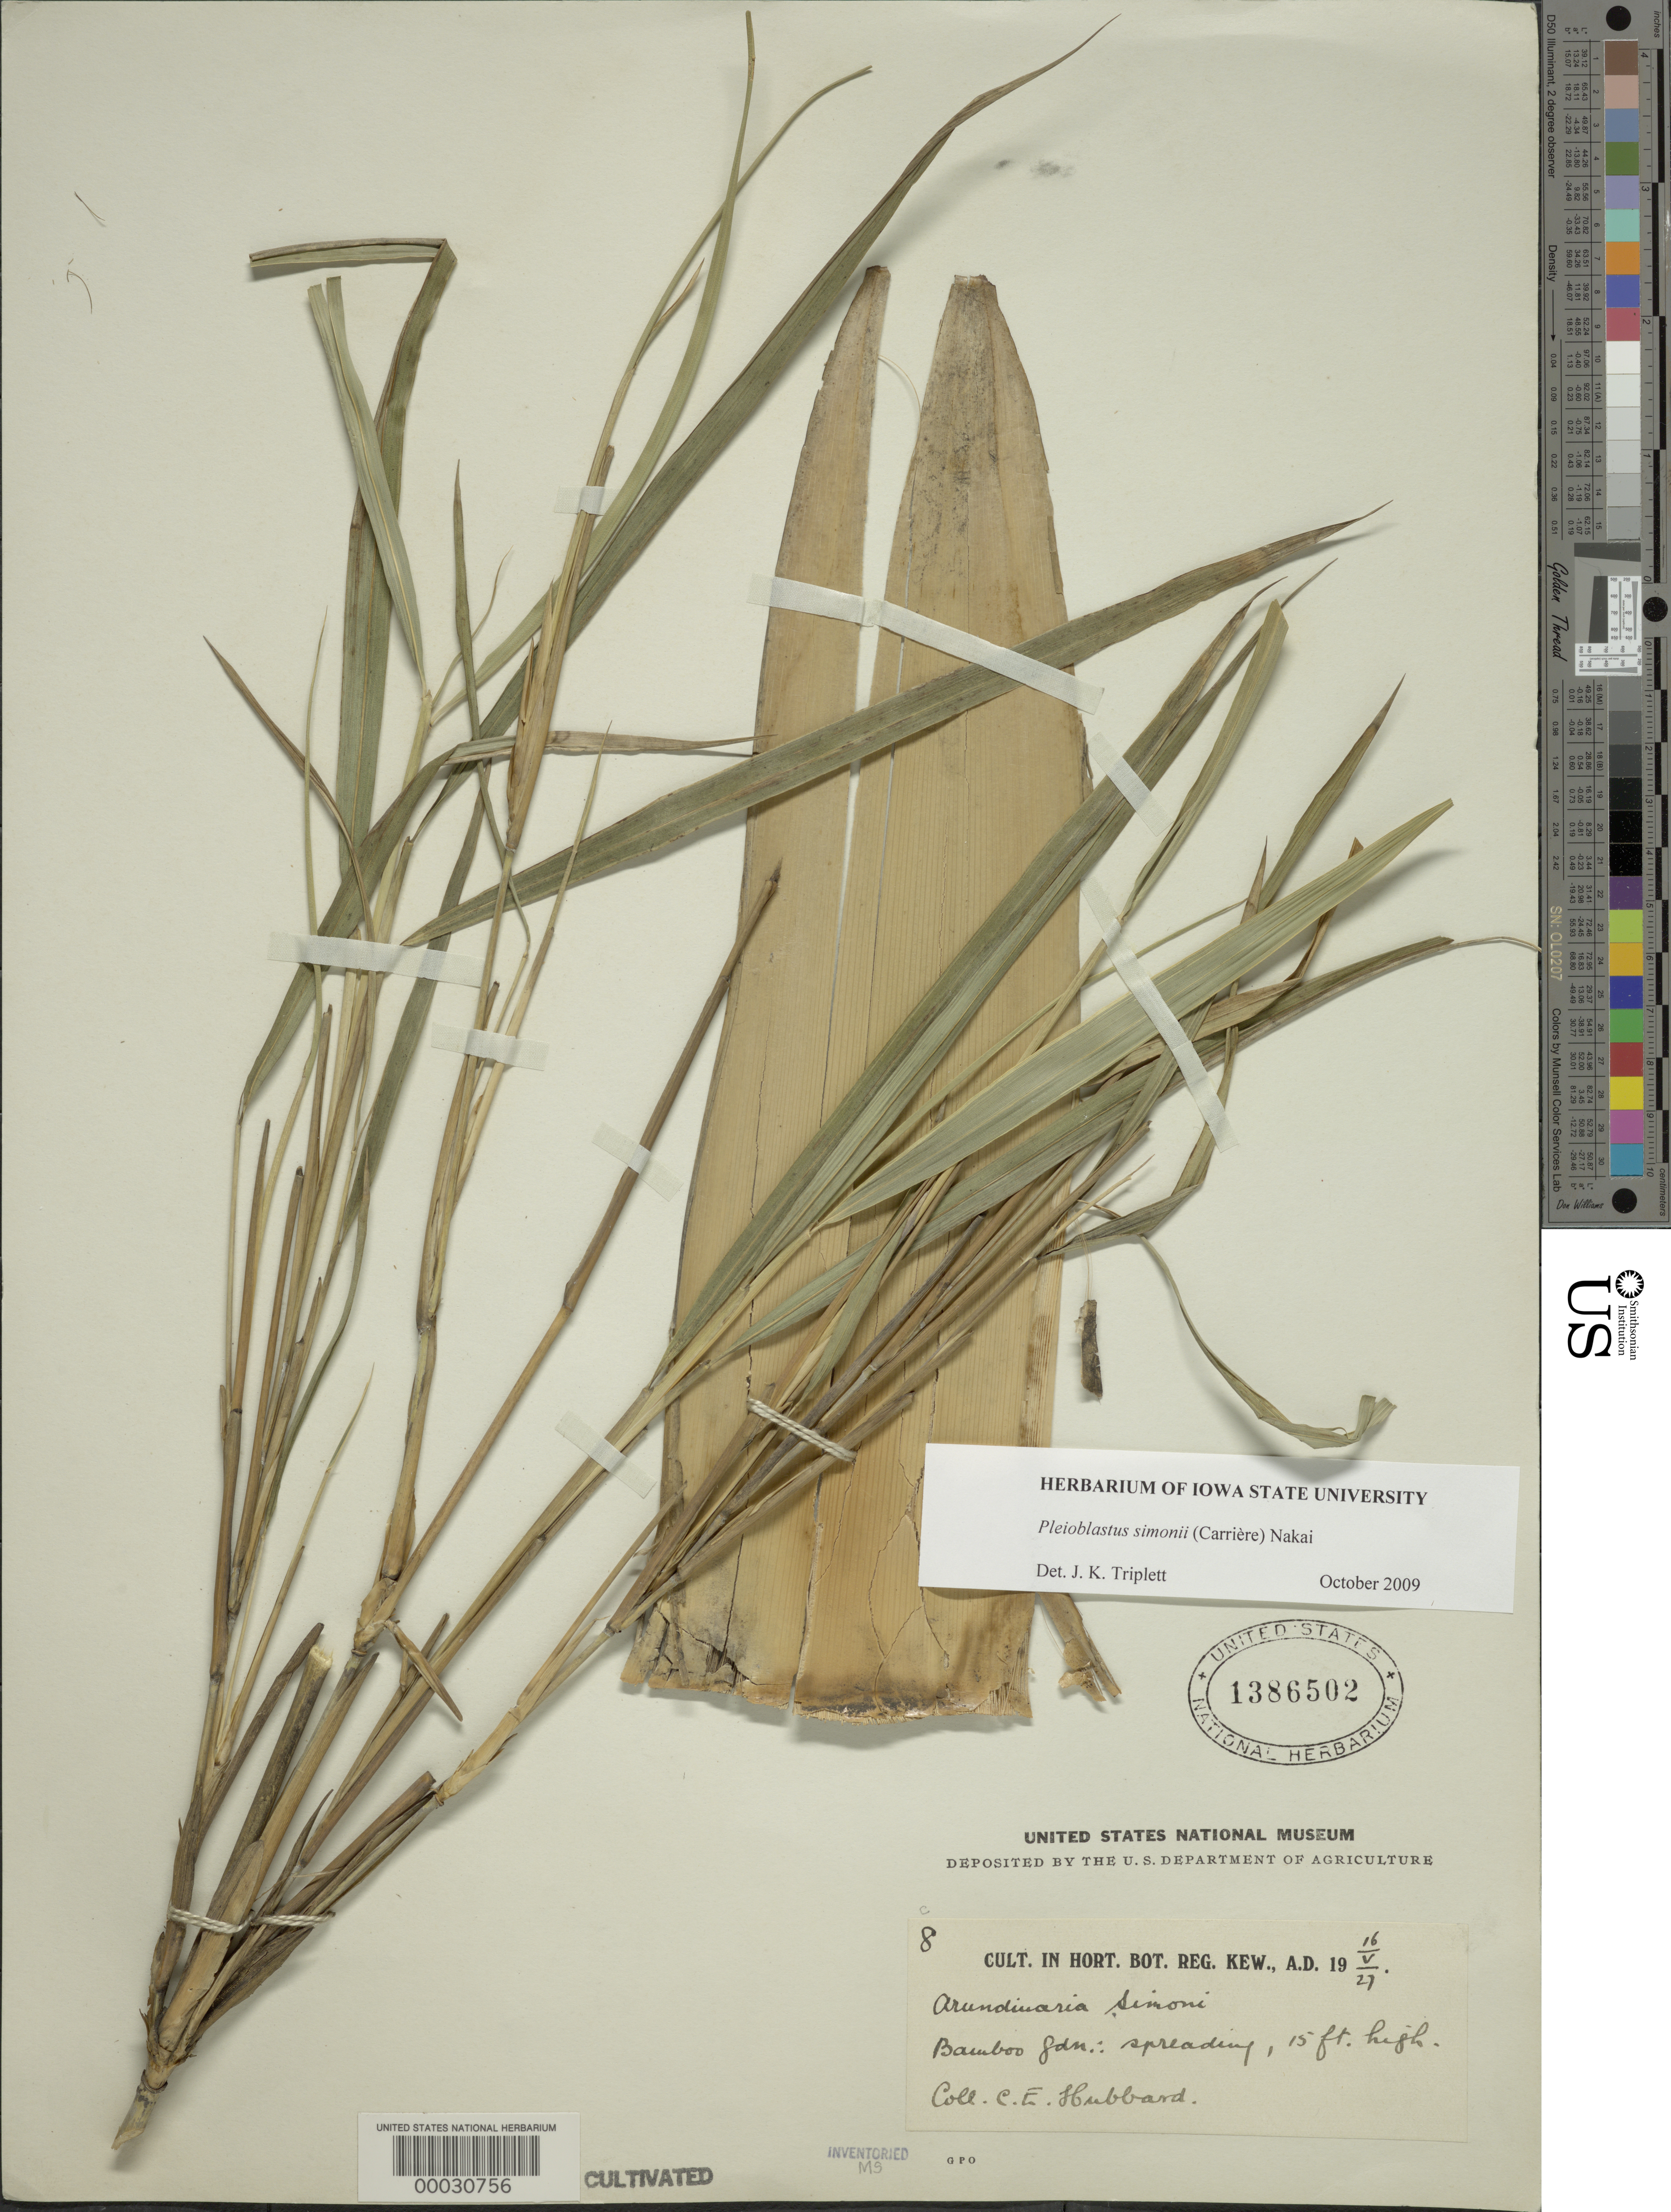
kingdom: Plantae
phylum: Tracheophyta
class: Liliopsida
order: Poales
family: Poaceae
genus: Pleioblastus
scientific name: Pleioblastus simonii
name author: (Carrière) Nakai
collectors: C. E. Hubbard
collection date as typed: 16 May 1927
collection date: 1927-05-16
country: United Kingdom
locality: Royal botanical gardens, bamboo garden-kew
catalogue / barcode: US 1386502